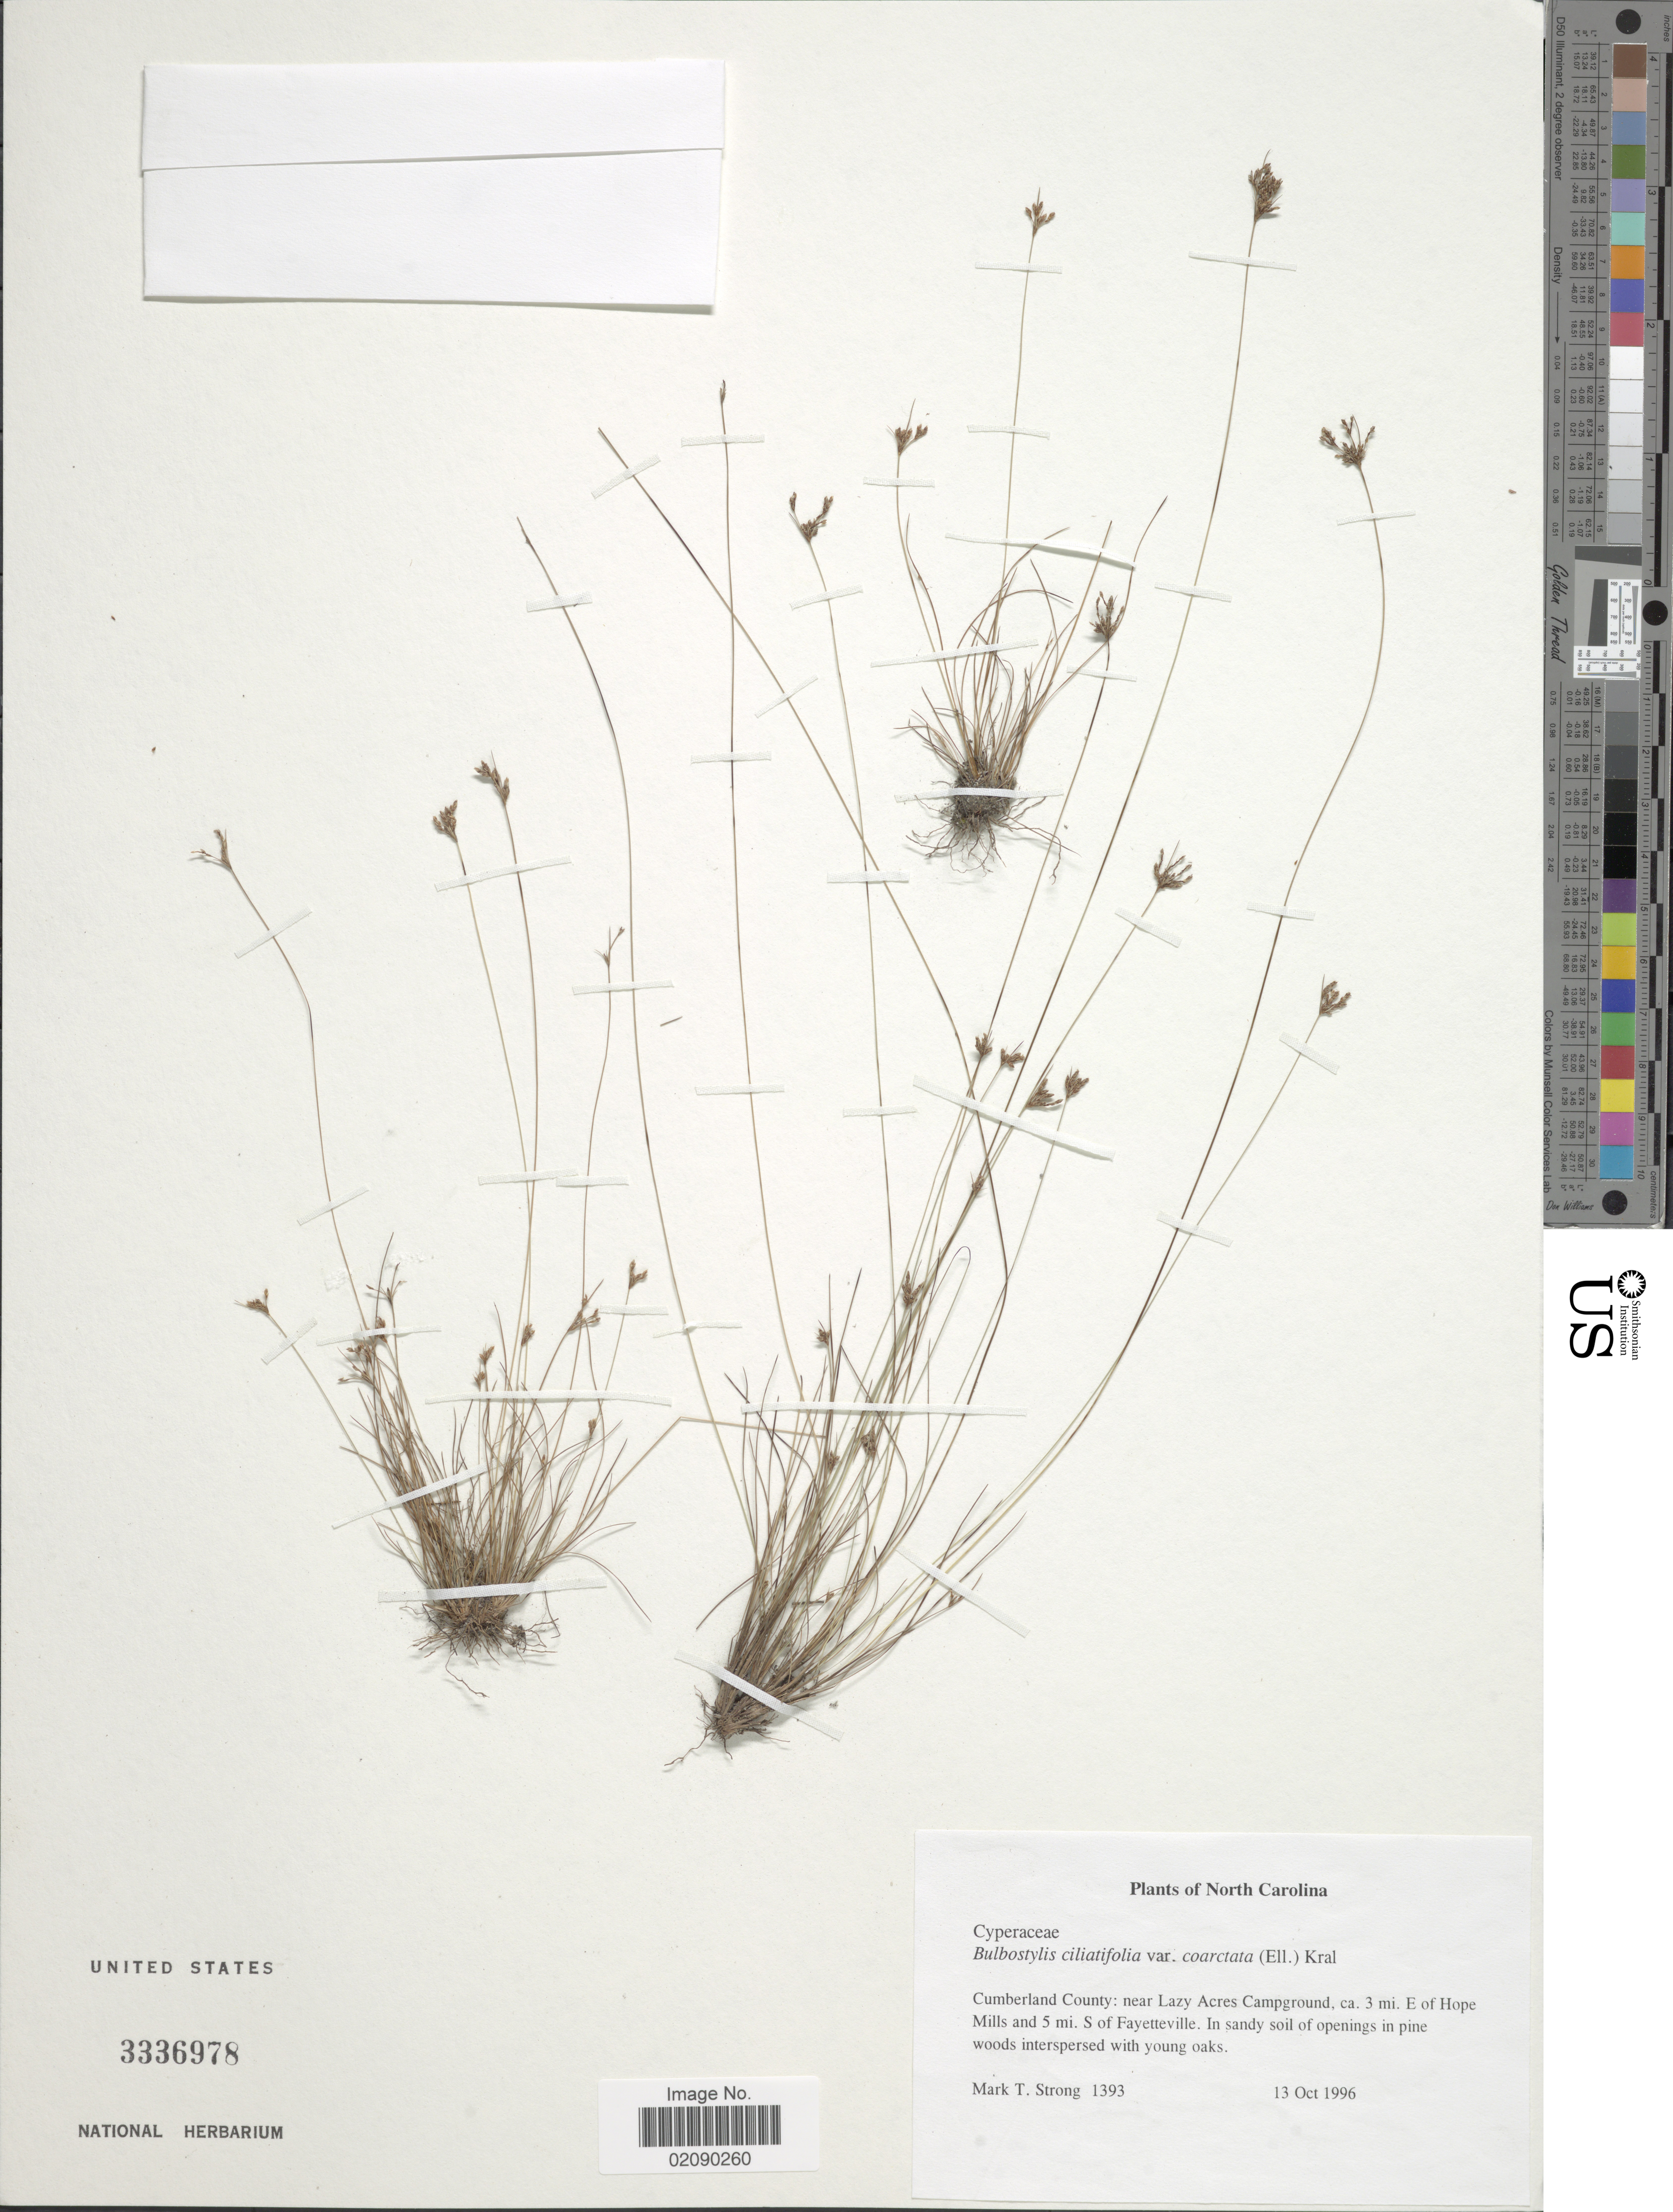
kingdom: Plantae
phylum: Tracheophyta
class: Liliopsida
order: Poales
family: Cyperaceae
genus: Bulbostylis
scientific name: Bulbostylis ciliatifolia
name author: (Elliott) Fernald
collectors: M. T. Strong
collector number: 1393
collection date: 1996-10-13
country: United States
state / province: North Carolina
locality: Cumberland County: near Lazy Acres Campground, ca. 3 mi. E of Hope Mills and 5 mi. S of Fayetteville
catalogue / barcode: US 3336978